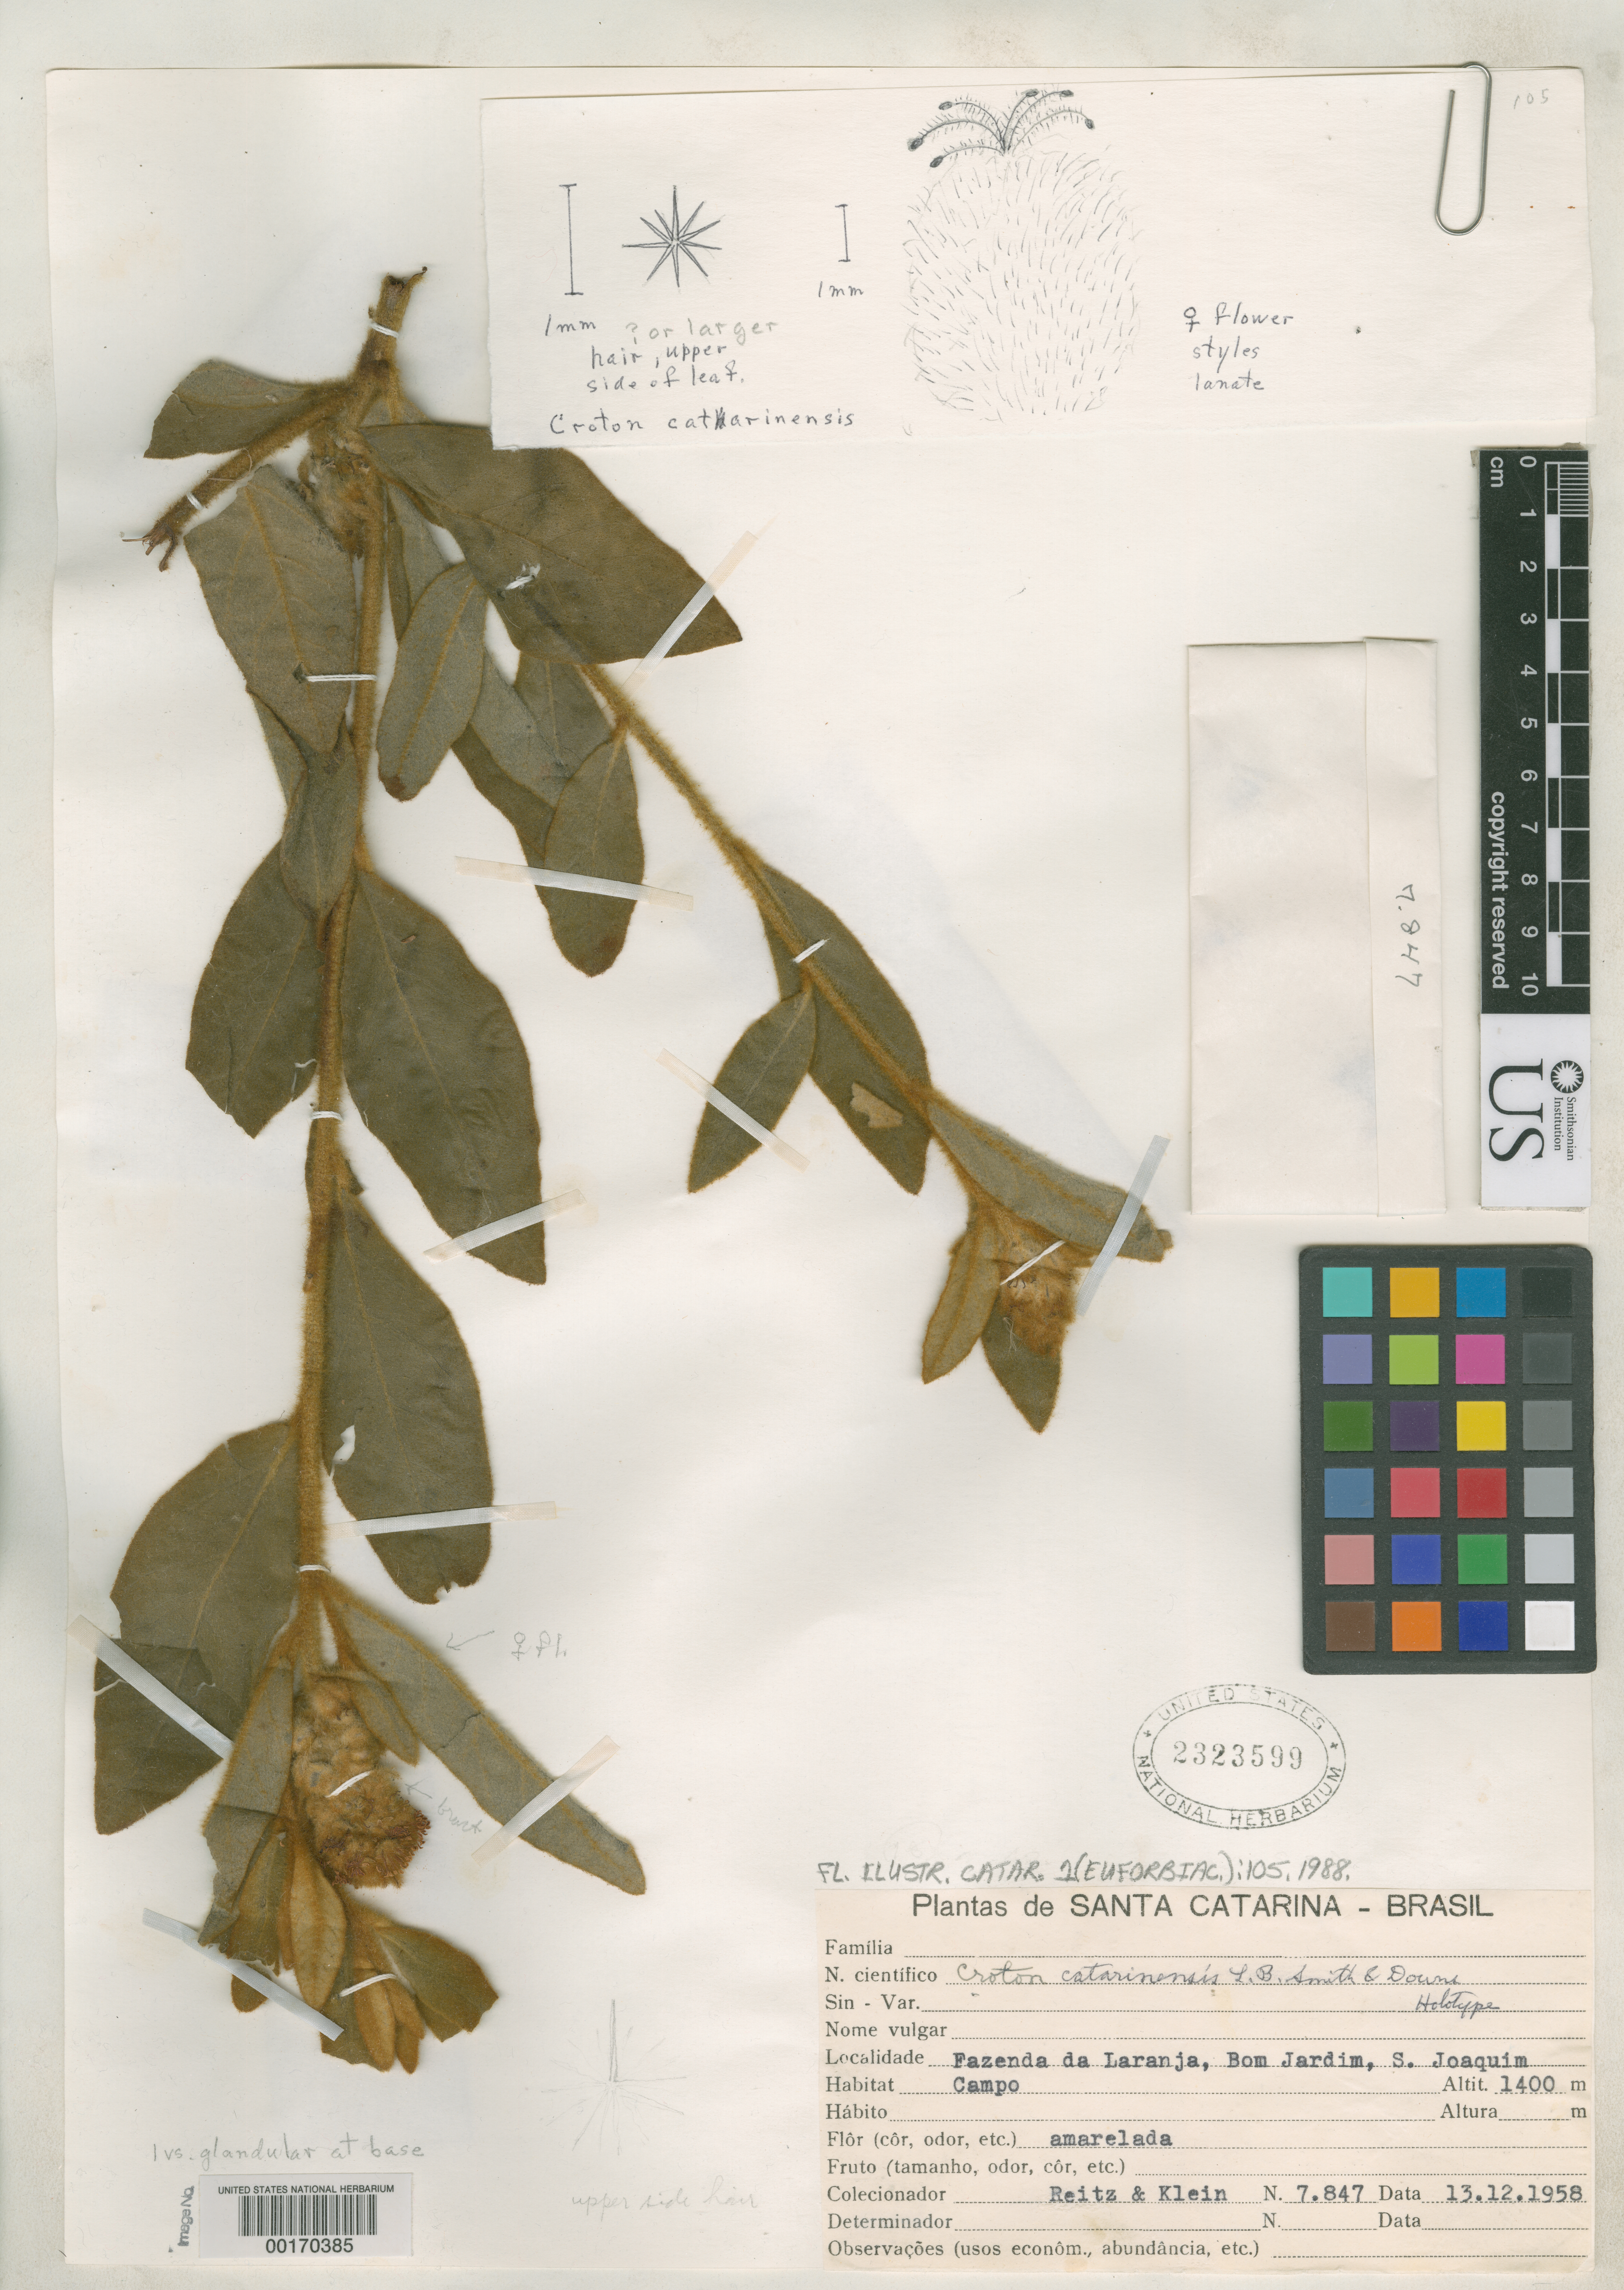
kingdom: Plantae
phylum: Tracheophyta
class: Magnoliopsida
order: Malpighiales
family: Euphorbiaceae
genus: Croton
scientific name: Croton catharinensis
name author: L.B. Sm. & Downs in Reitz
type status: Holotype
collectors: R. Reitz & R. M. Klein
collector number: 7847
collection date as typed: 13 Dec 1958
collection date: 1958-12-13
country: Brazil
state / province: Santa Catarina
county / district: São Joaquim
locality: Fazenda da Laranja, Bom Jardim.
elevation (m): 1400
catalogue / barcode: US 2323599